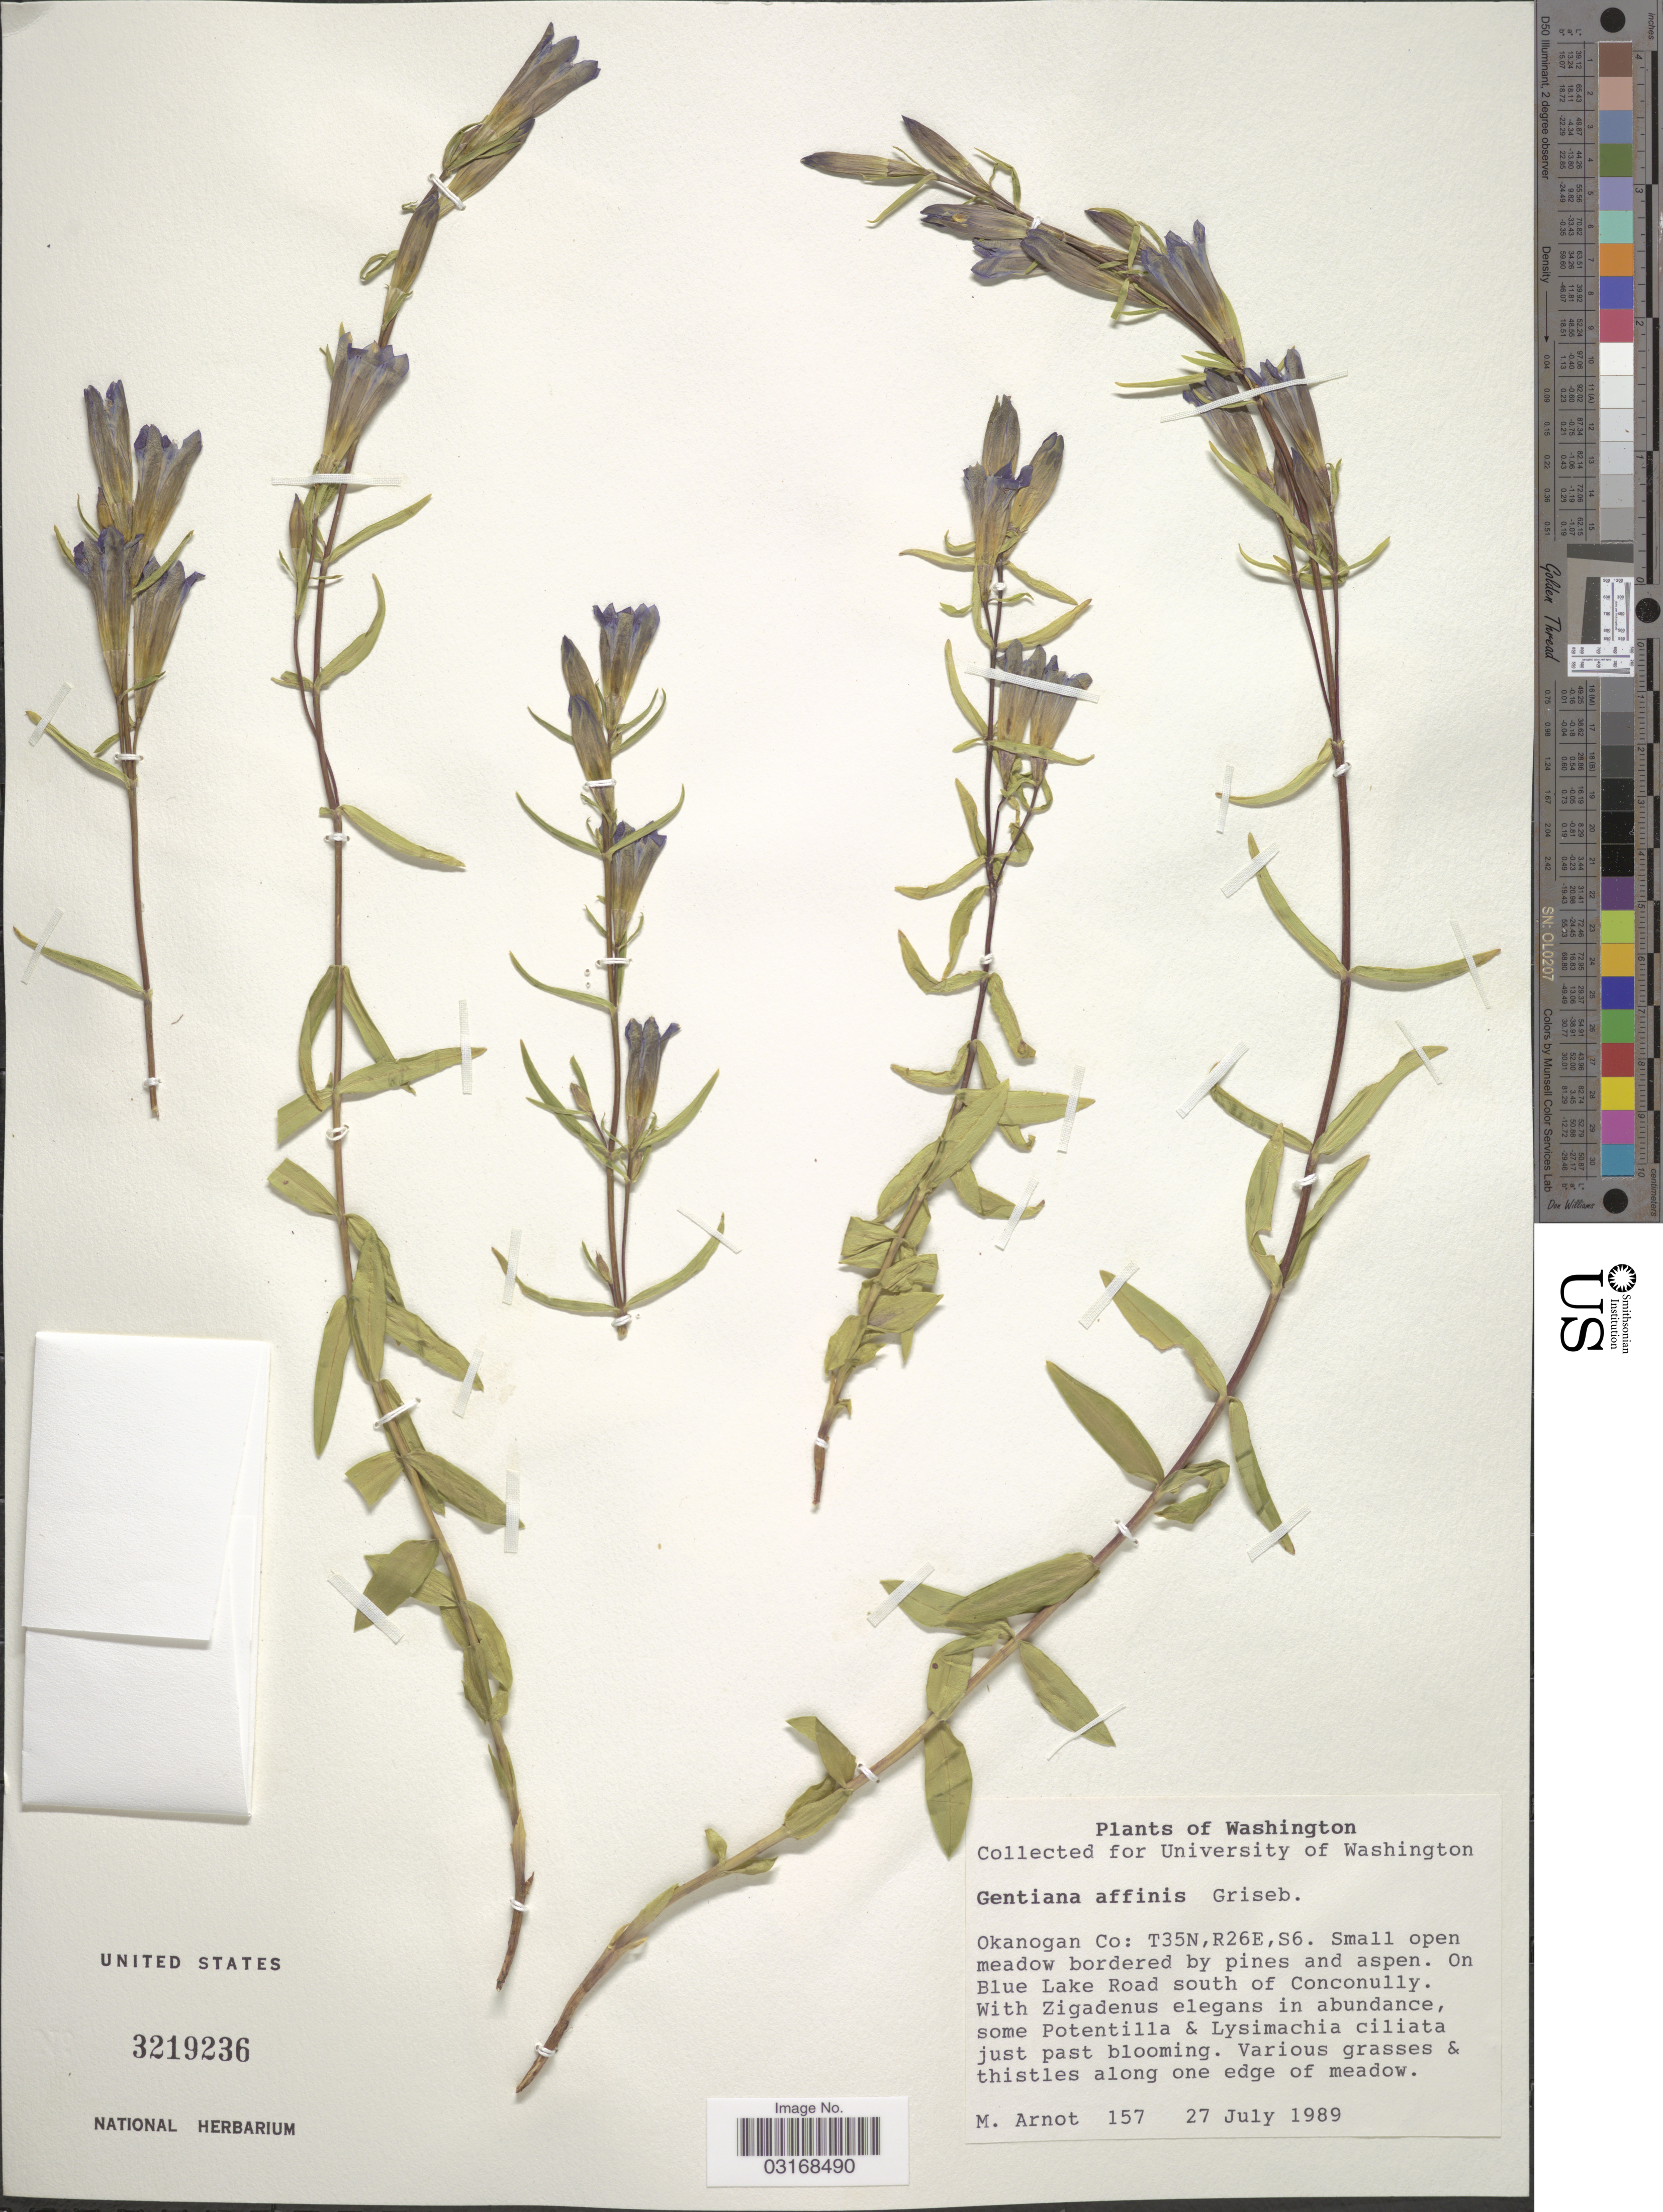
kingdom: Plantae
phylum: Tracheophyta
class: Magnoliopsida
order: Gentianales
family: Gentianaceae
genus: Gentiana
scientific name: Gentiana affinis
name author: Griseb.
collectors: M. Arnot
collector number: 157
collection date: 1989-07-27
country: United States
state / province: Washington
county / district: Okanogan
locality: Okanogan Co: T35N, R26E, S6. On Blue Lake Road south of Conconully.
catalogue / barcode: US 3219236